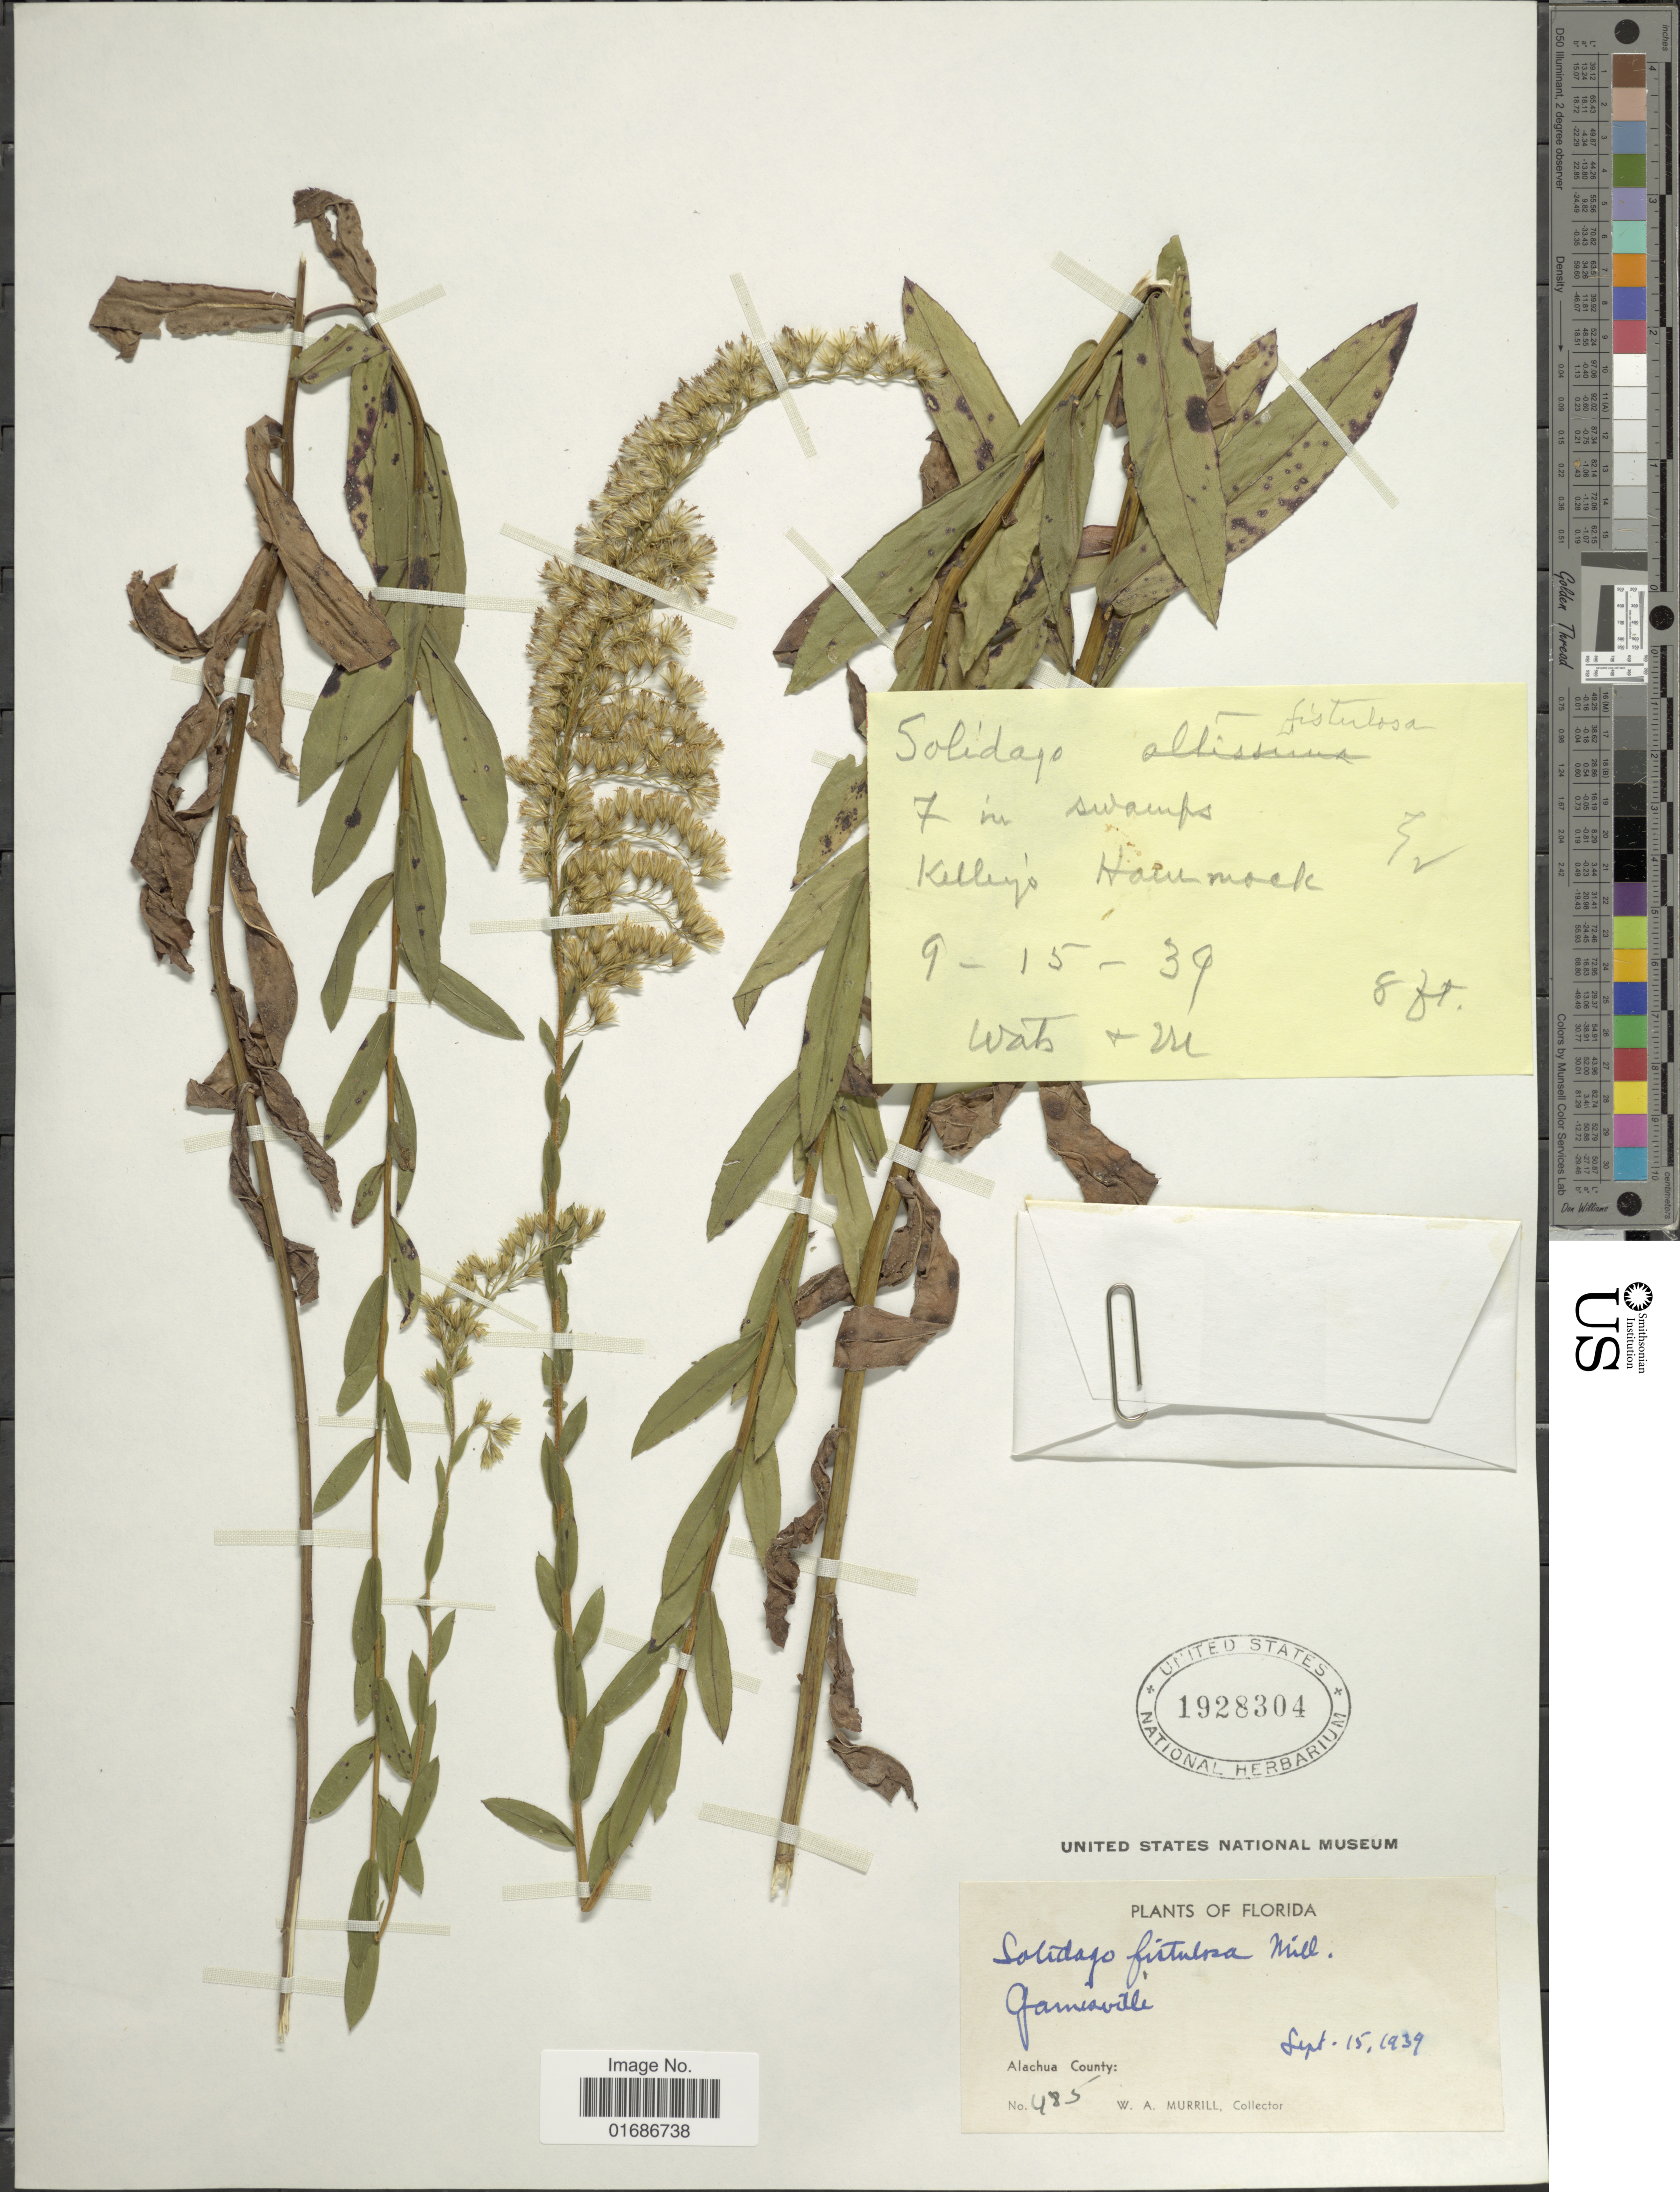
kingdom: Plantae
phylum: Tracheophyta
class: Magnoliopsida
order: Asterales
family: Asteraceae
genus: Solidago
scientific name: Solidago fistulosa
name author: Mill.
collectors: W. A. Murrill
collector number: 485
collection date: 1939-09-15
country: United States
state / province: Florida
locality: Alachua County, Gainesville, Kelley's Hammock.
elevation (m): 2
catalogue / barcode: US 1928304